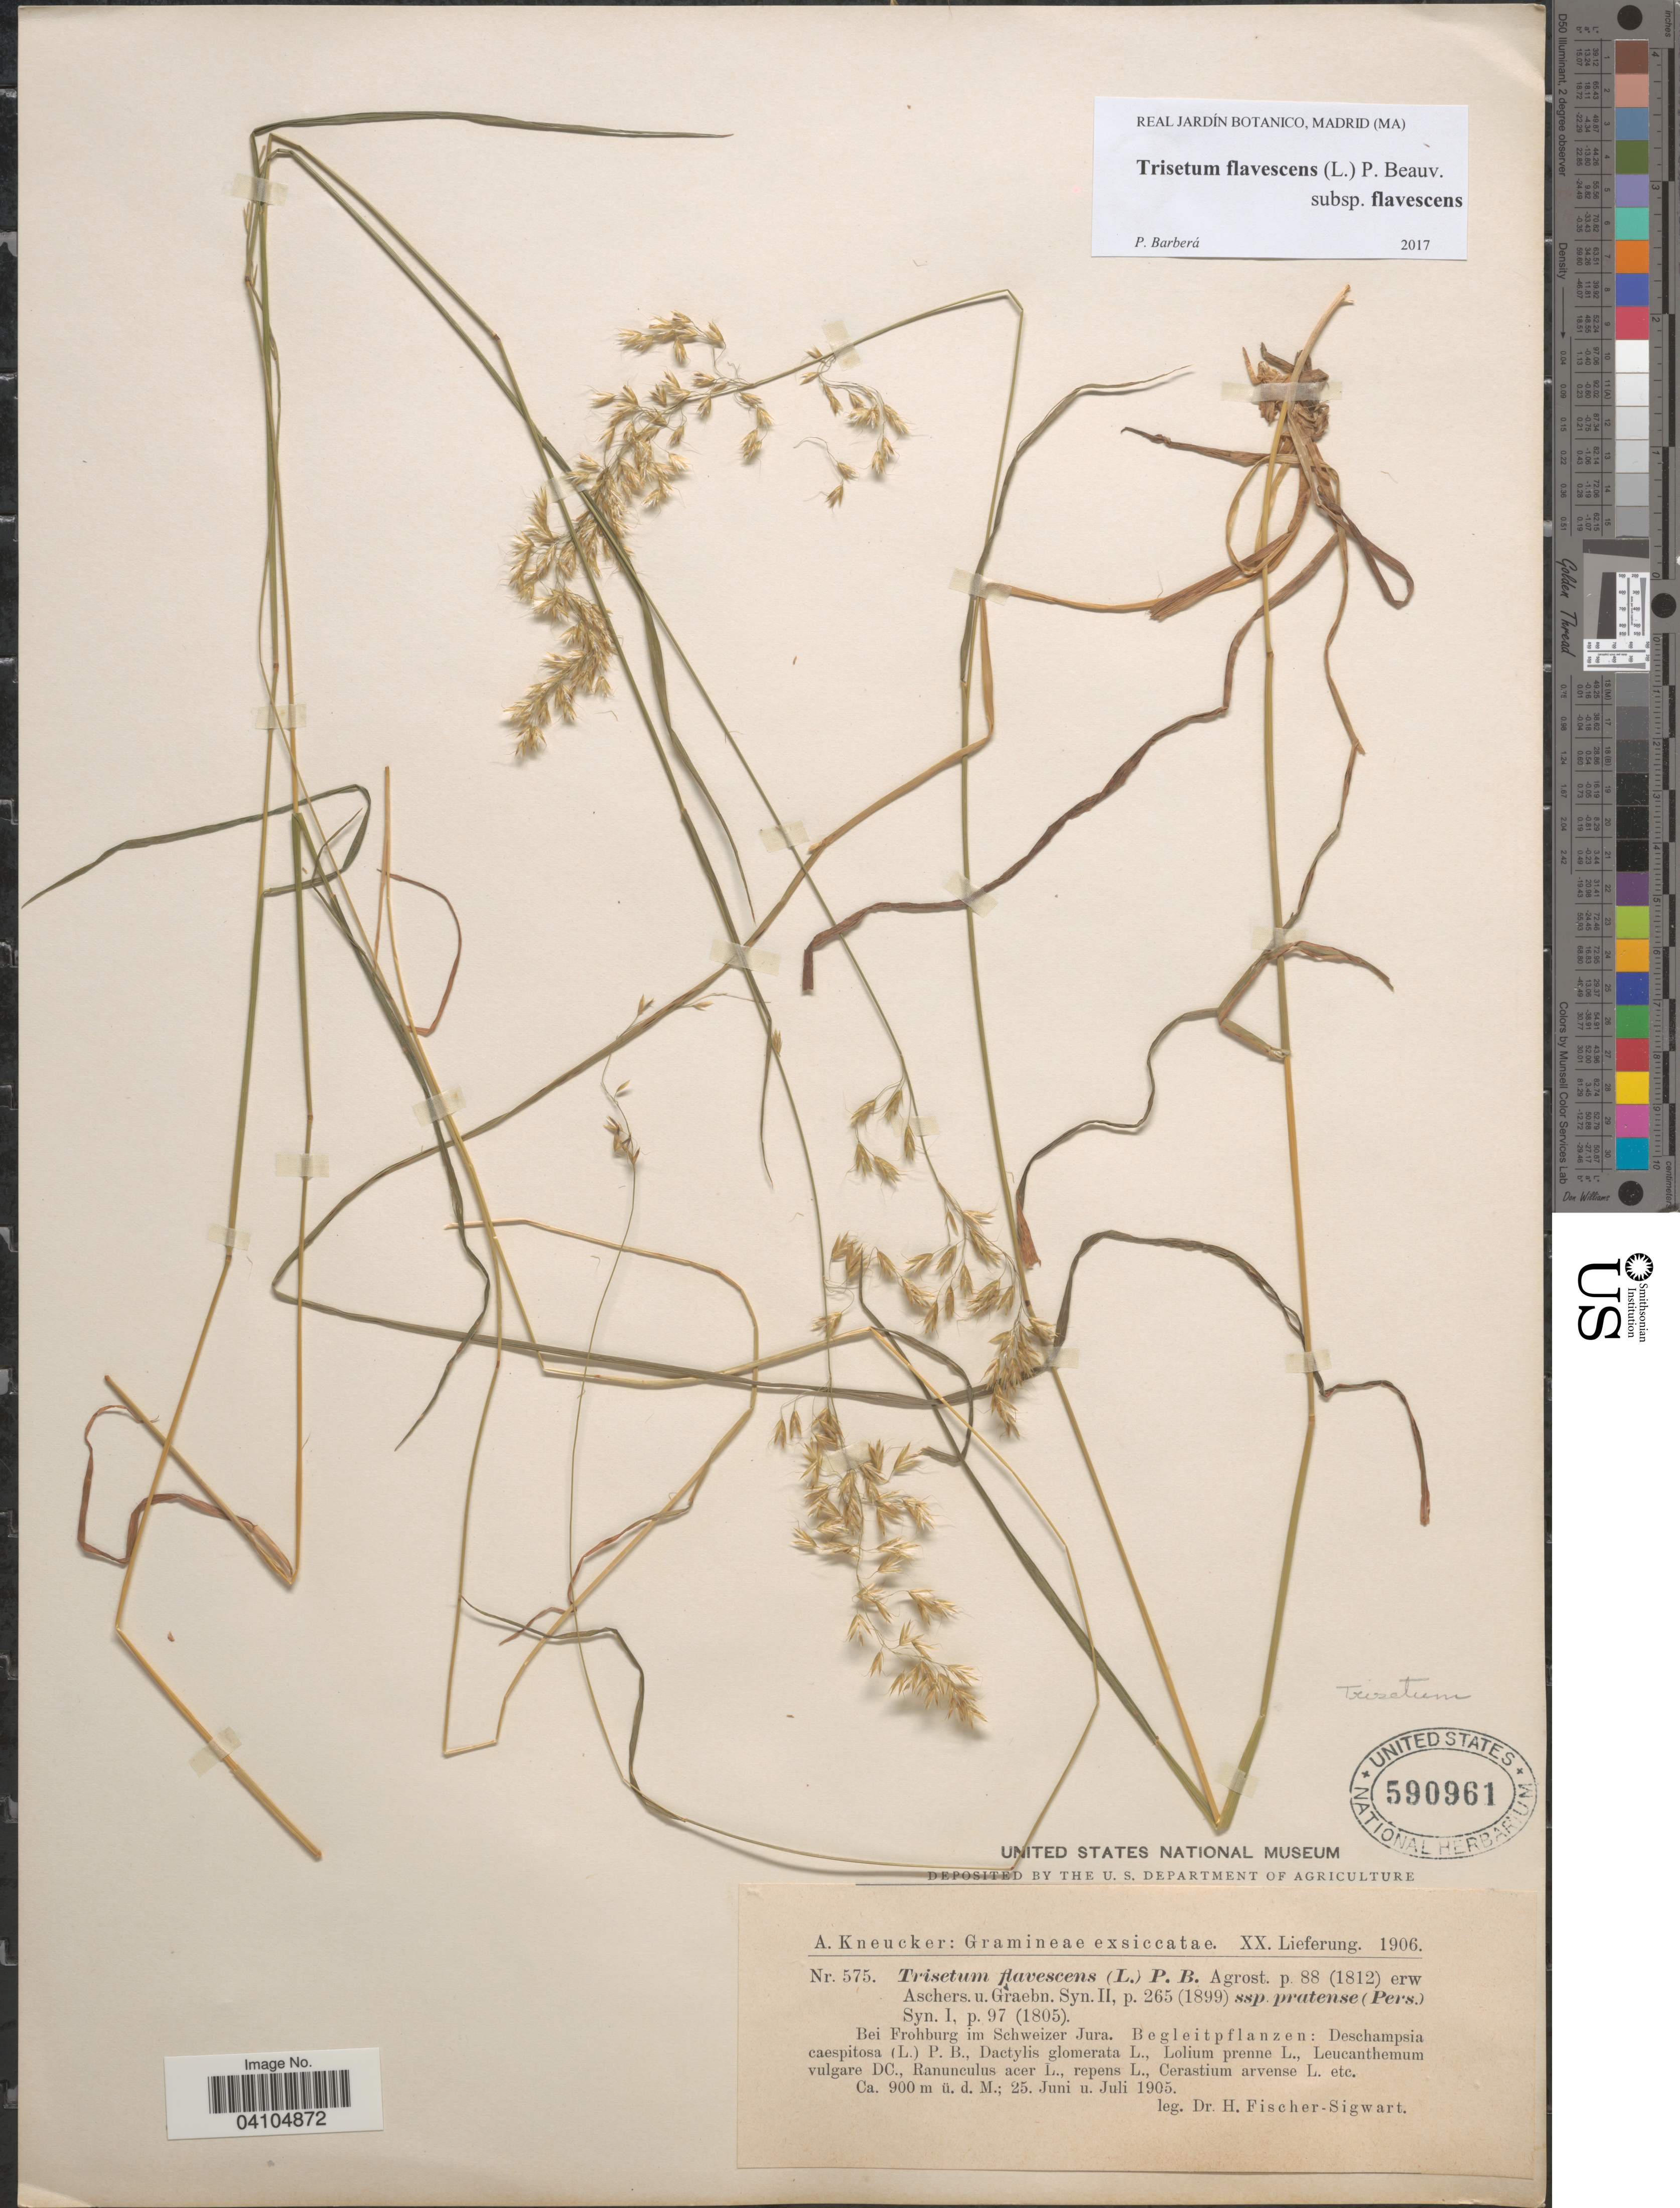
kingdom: Plantae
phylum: Tracheophyta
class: Liliopsida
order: Poales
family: Poaceae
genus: Trisetum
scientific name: Trisetum flavescens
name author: (L.) P. Beauv.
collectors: H. Fischer-Sigwart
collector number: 575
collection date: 1905-06-25/1905-07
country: Switzerland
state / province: Jura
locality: Bei Frohburg im Schweizer Jura.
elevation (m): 900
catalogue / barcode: US 590961